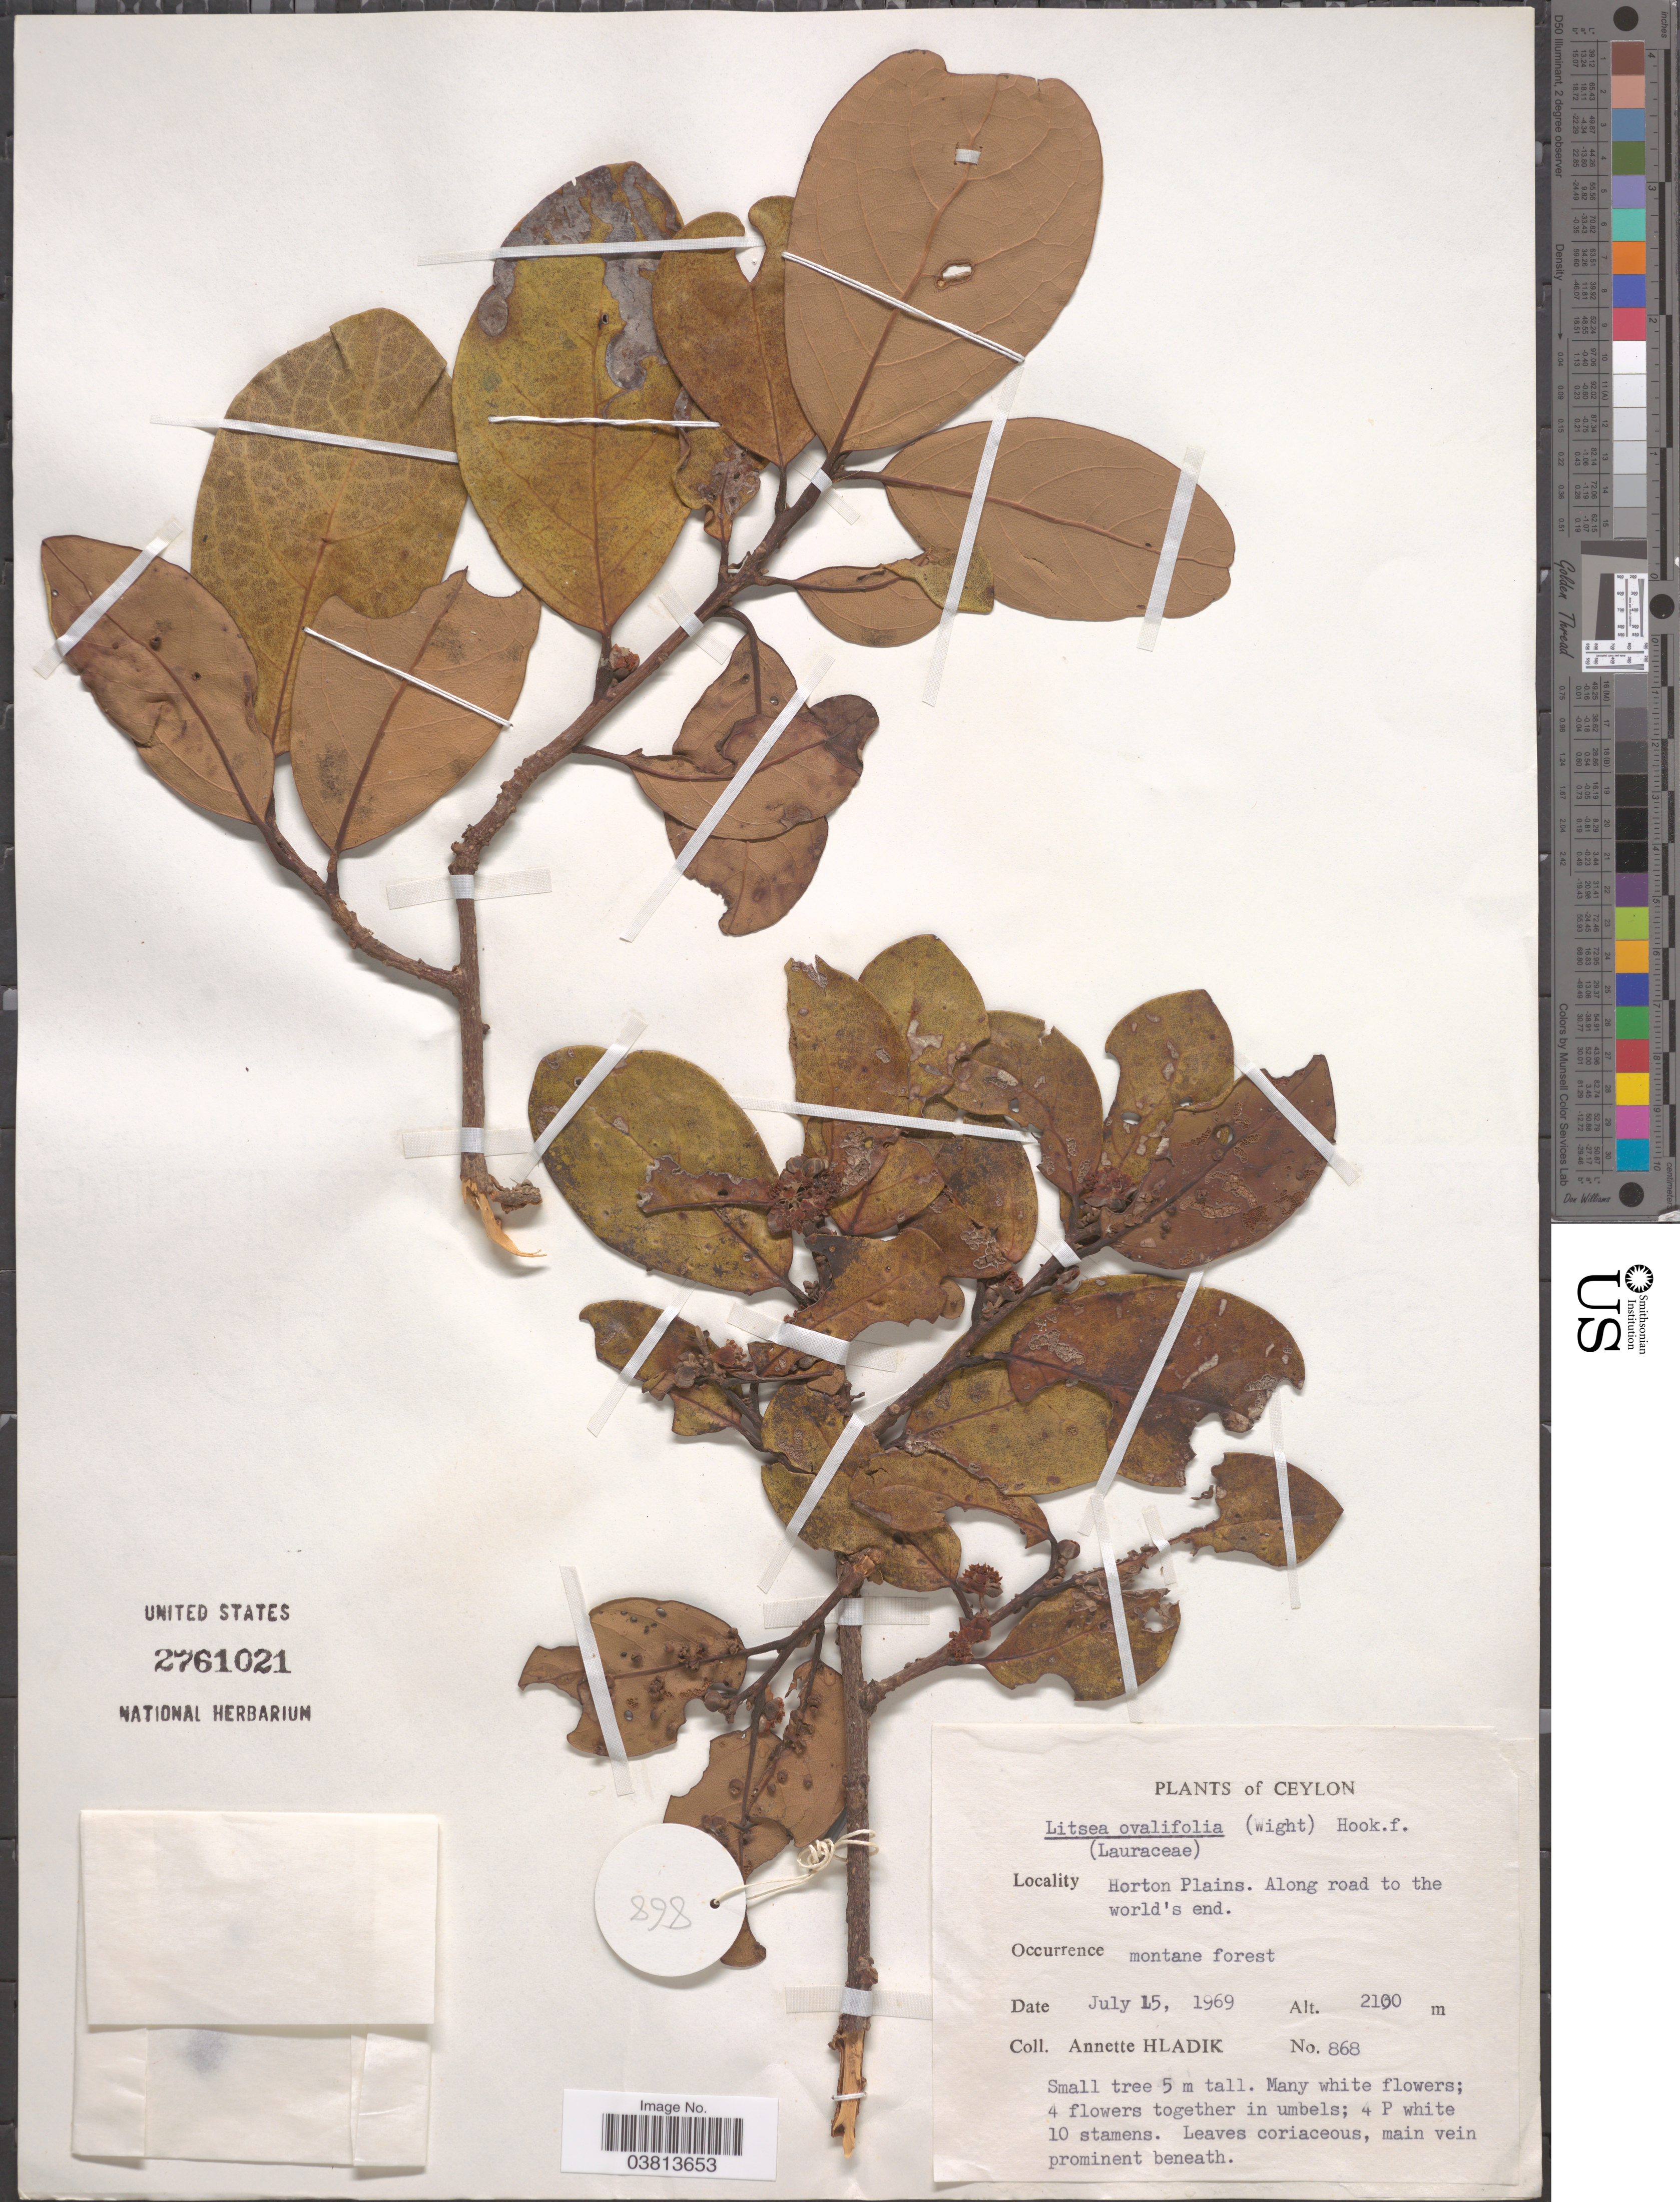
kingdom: Plantae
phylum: Tracheophyta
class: Magnoliopsida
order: Laurales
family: Lauraceae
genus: Litsea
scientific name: Litsea ovalifolia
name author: (Wight) Trimen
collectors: A. Hladik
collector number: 868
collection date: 1969-07-15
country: Sri Lanka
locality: Ceylon. Horton Plains. Along road to the world's end.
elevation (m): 2100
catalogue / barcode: US 2761021